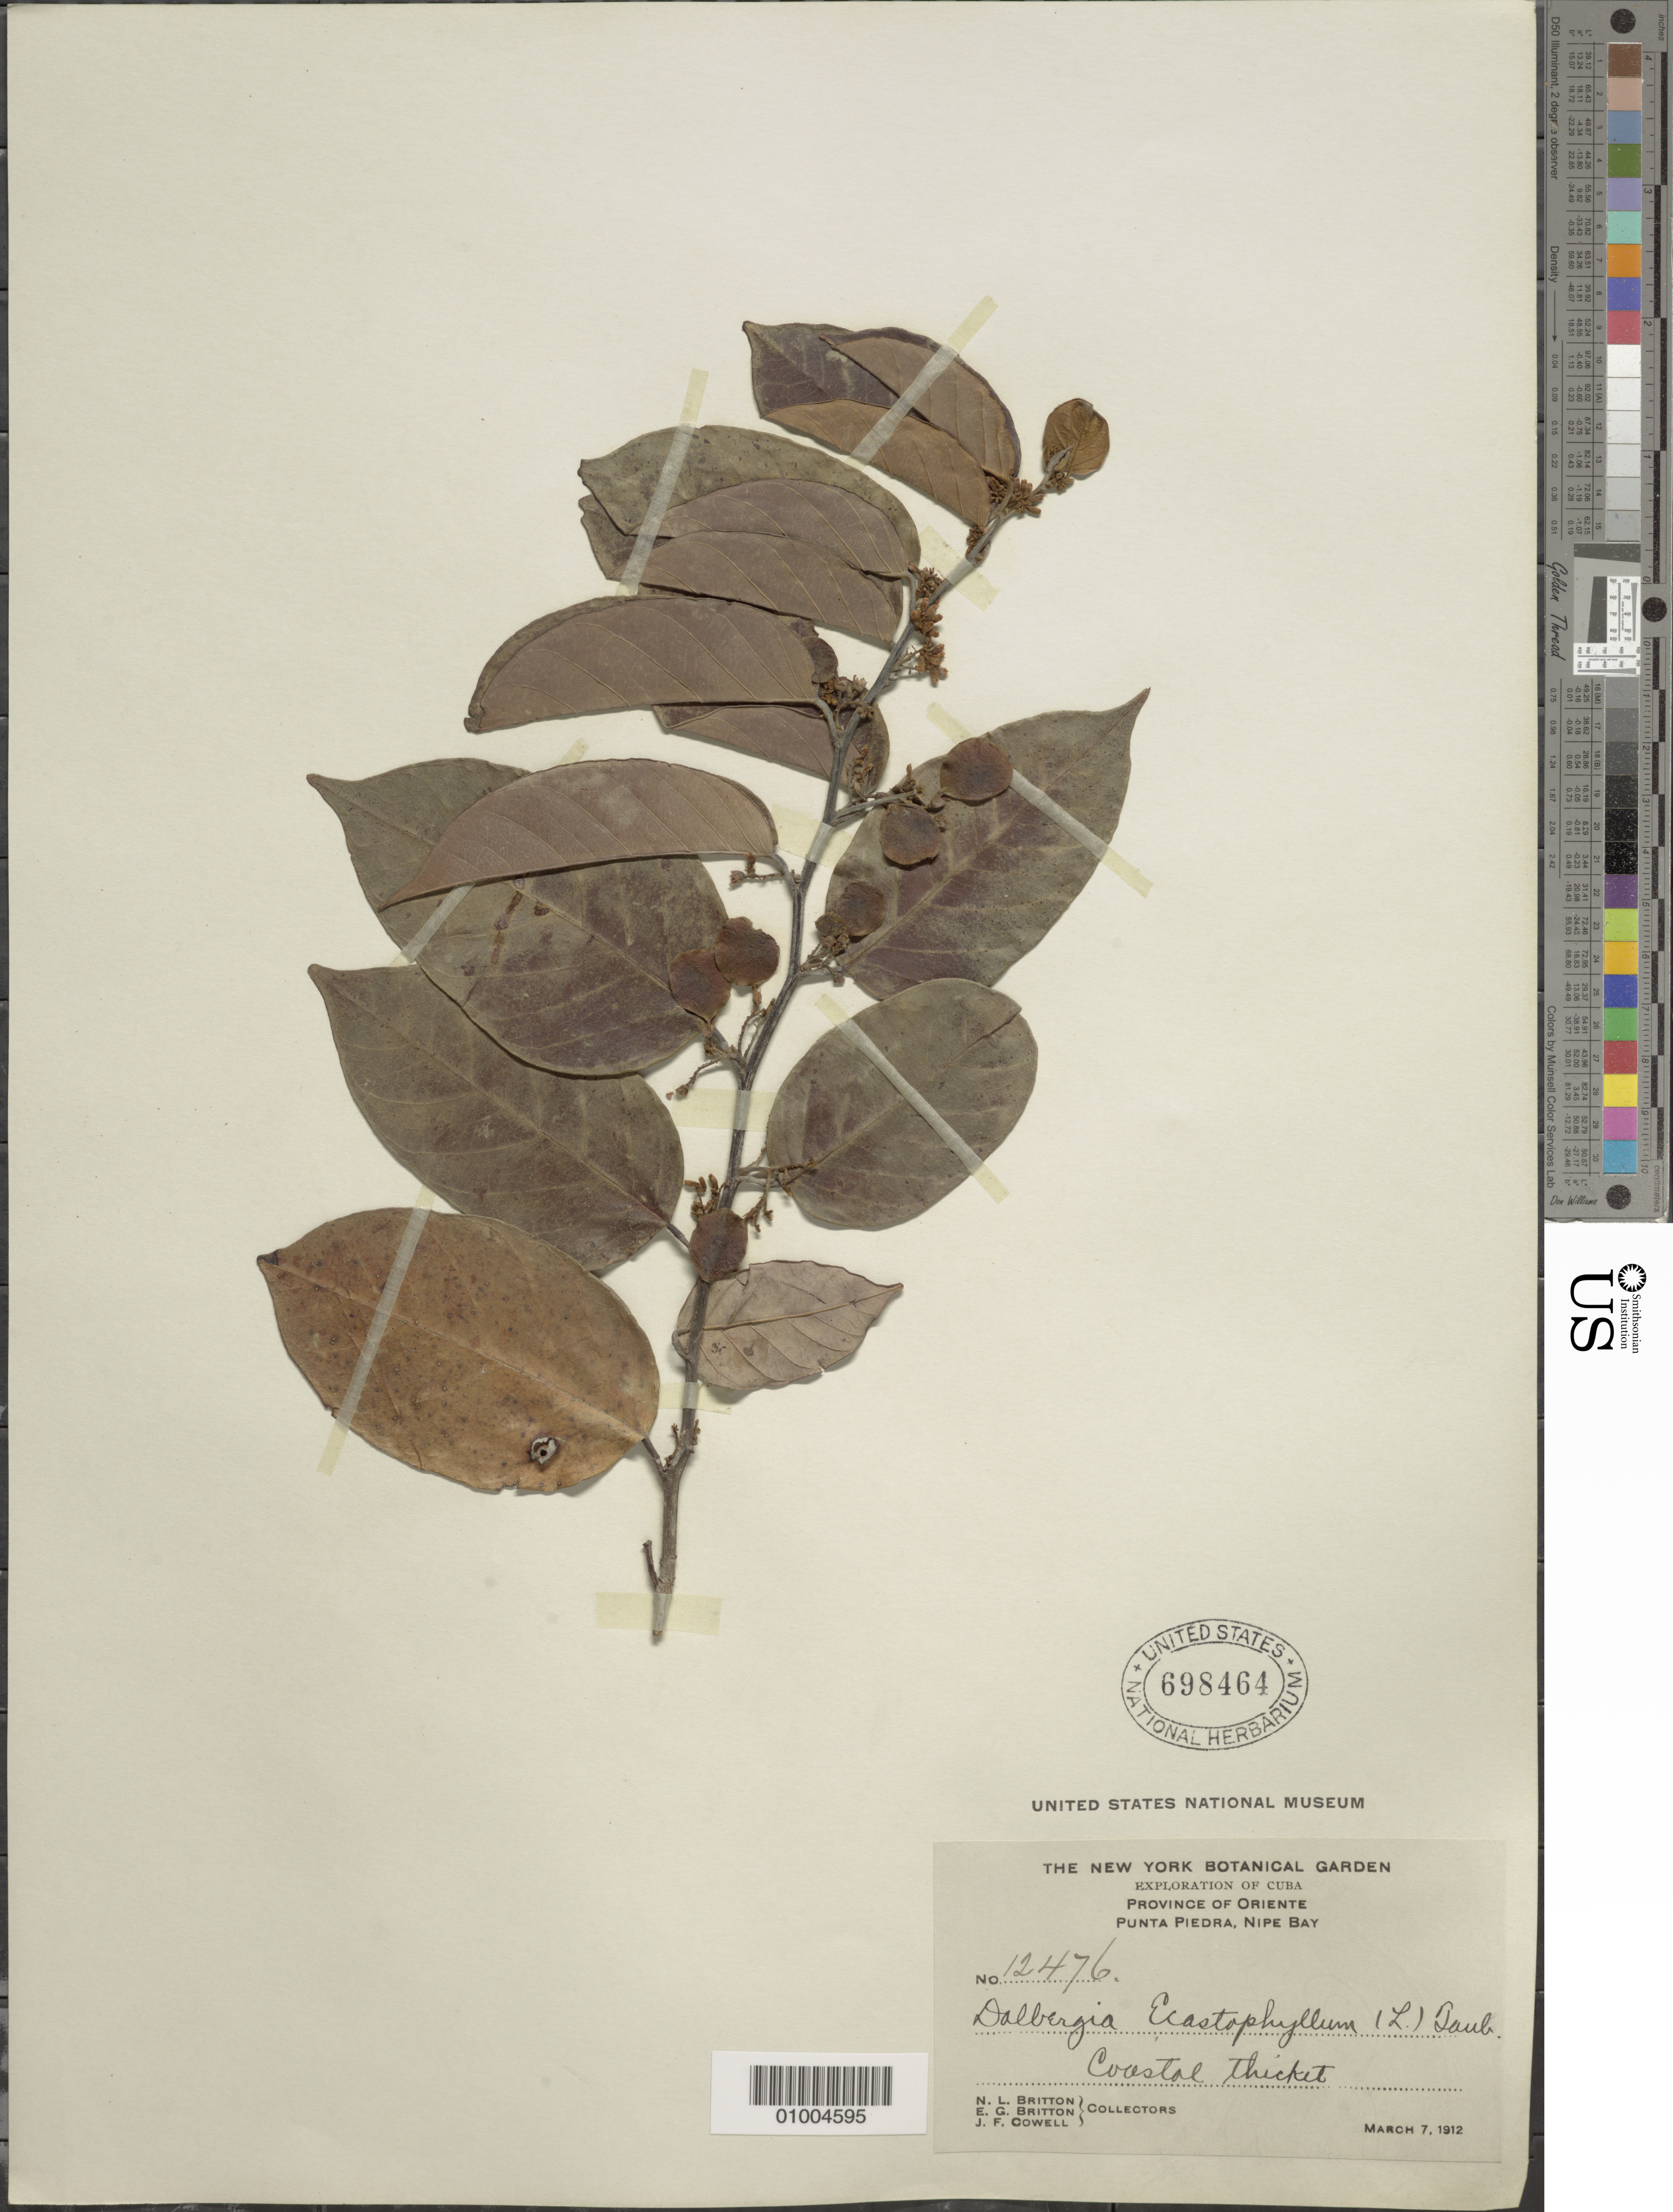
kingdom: Plantae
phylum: Tracheophyta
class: Magnoliopsida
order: Fabales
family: Fabaceae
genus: Dalbergia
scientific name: Dalbergia ecastaphyllum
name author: (L.) Taub.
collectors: E. G. Britton, N. Britton, E. G. Britton & J. F. Cowell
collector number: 12476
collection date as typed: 07 Mar 1912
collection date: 1912-03-07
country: Cuba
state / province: Holguín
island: Cuba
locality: Punta Piedra, Nipe Bay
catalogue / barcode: US 698464